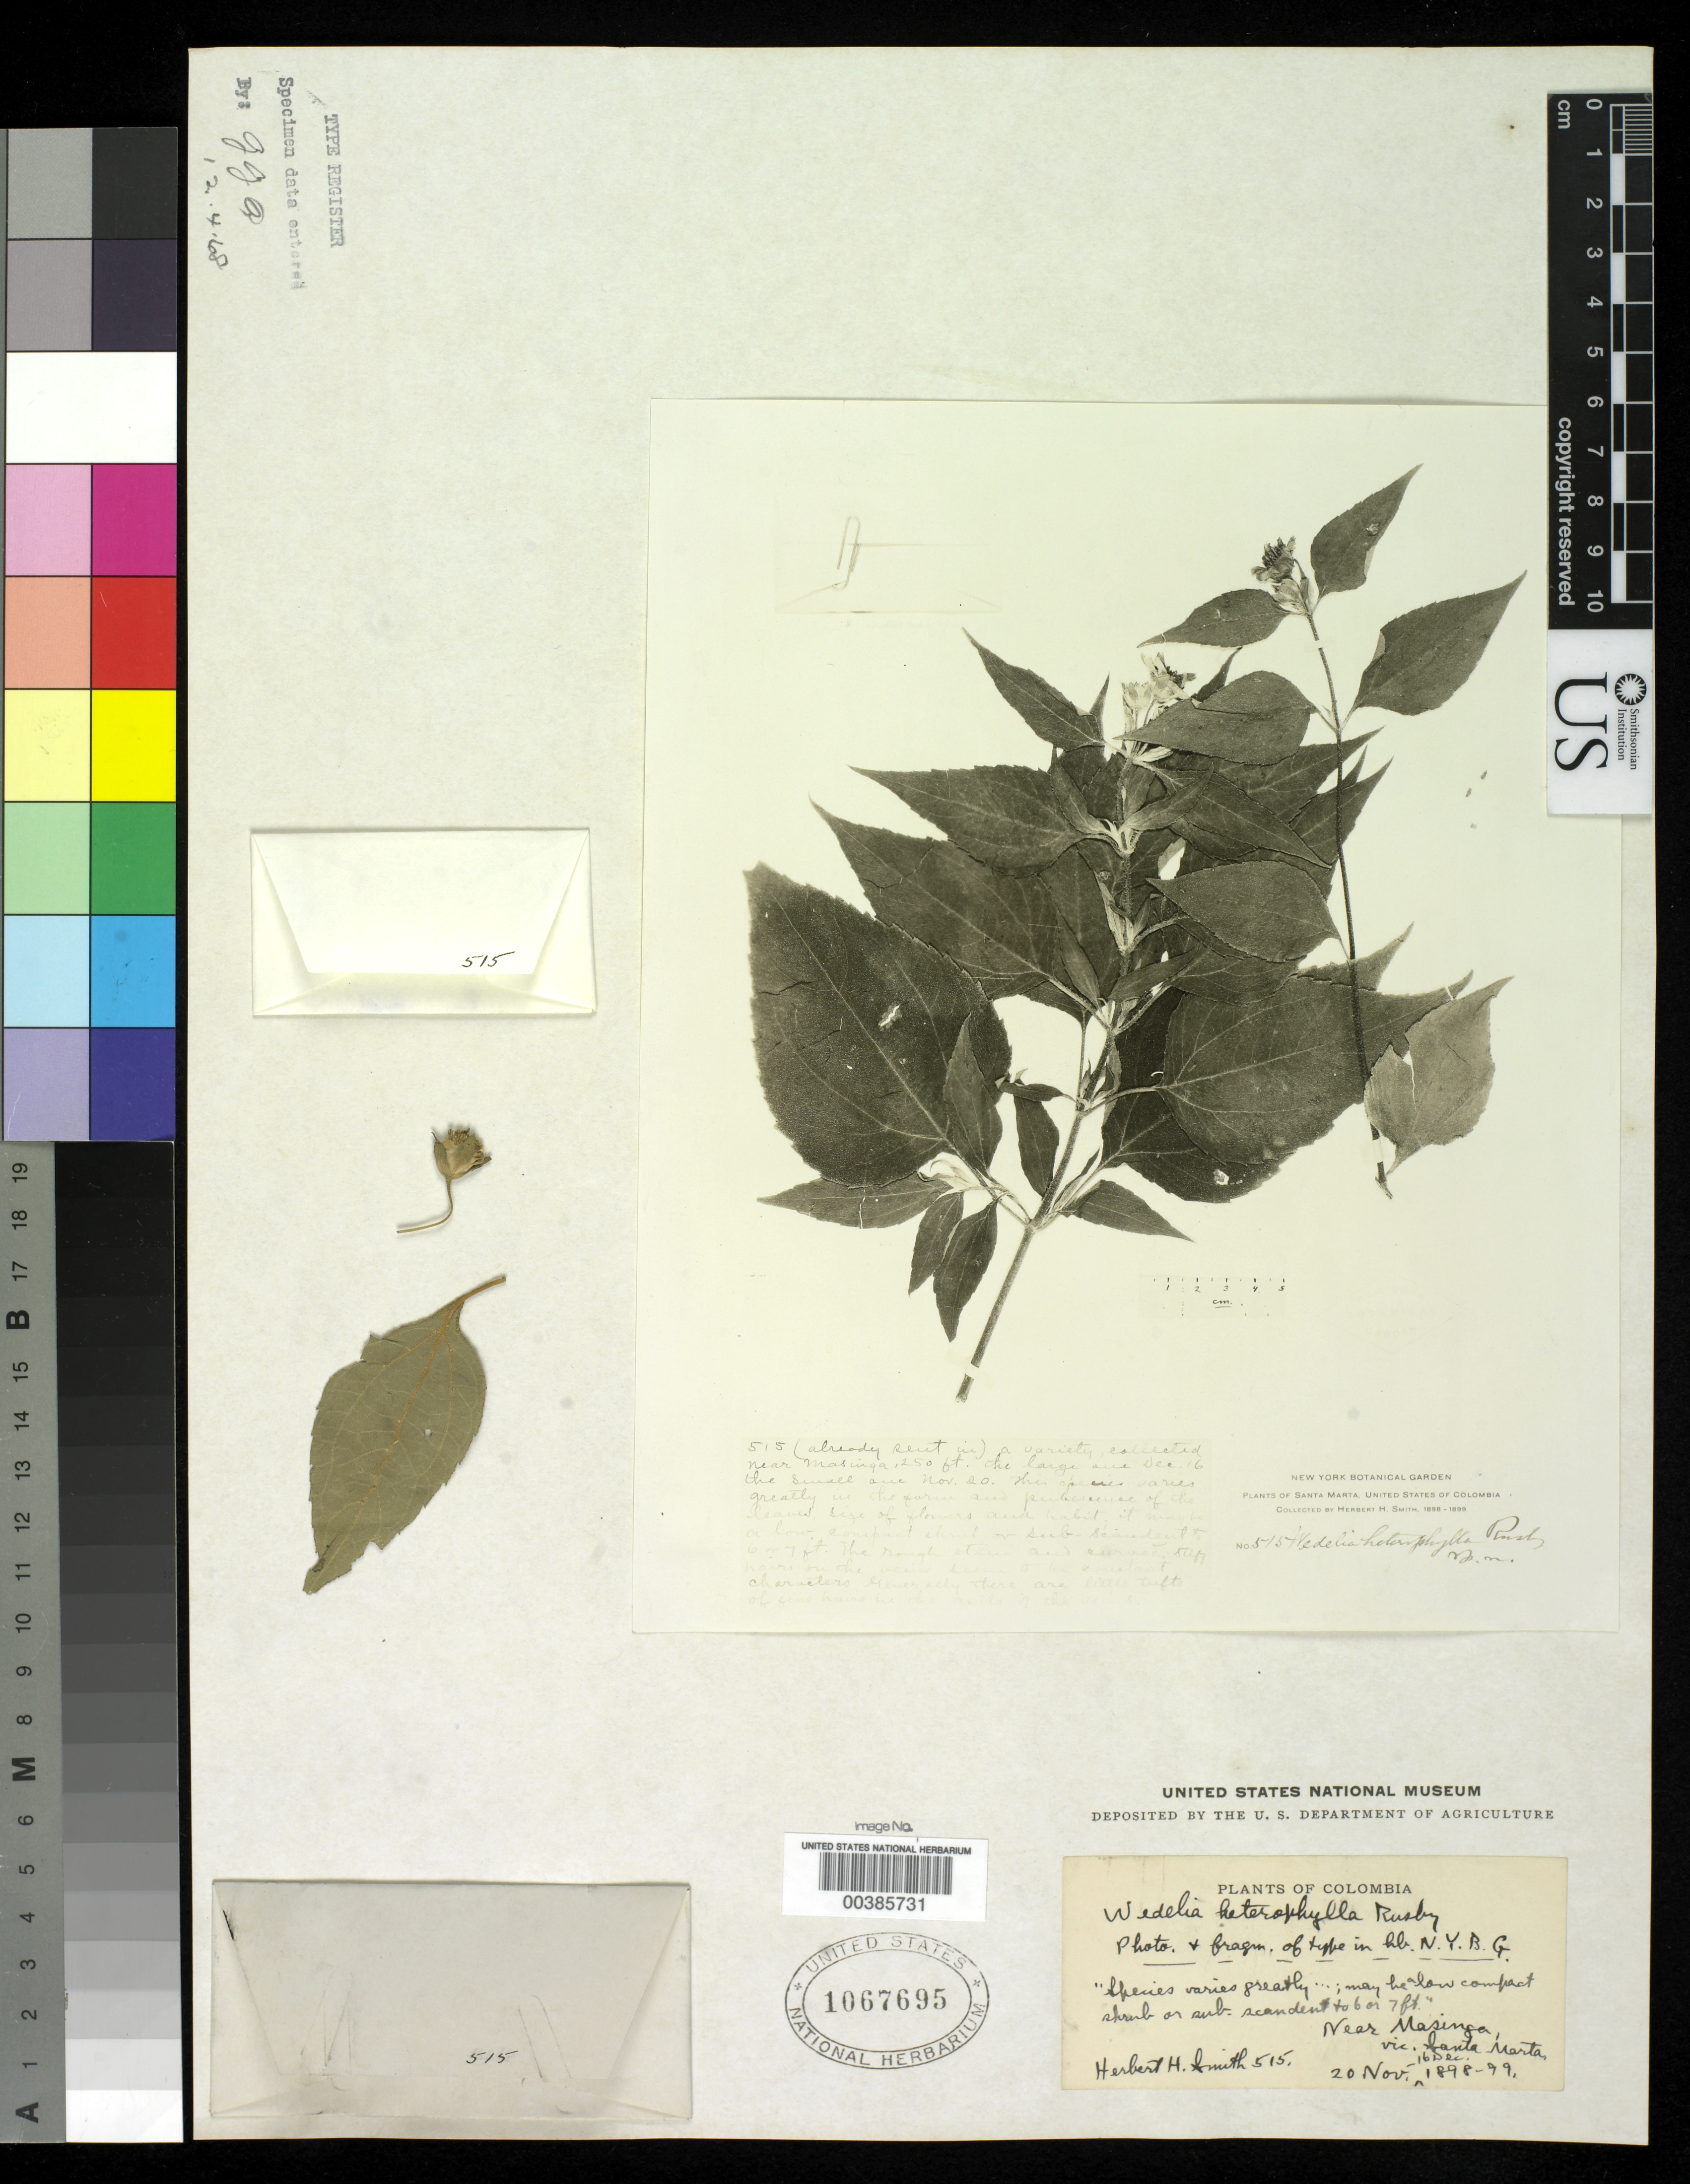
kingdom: Plantae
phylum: Tracheophyta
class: Magnoliopsida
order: Asterales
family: Asteraceae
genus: Wedelia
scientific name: Wedelia heterophylla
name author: Rusby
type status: Type Fragment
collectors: Herbert H. Smith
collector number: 515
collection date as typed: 15 Nov 1898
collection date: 1898-11-15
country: Colombia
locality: Vicinity of Santa Marta, near Masinga.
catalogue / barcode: US 1067695